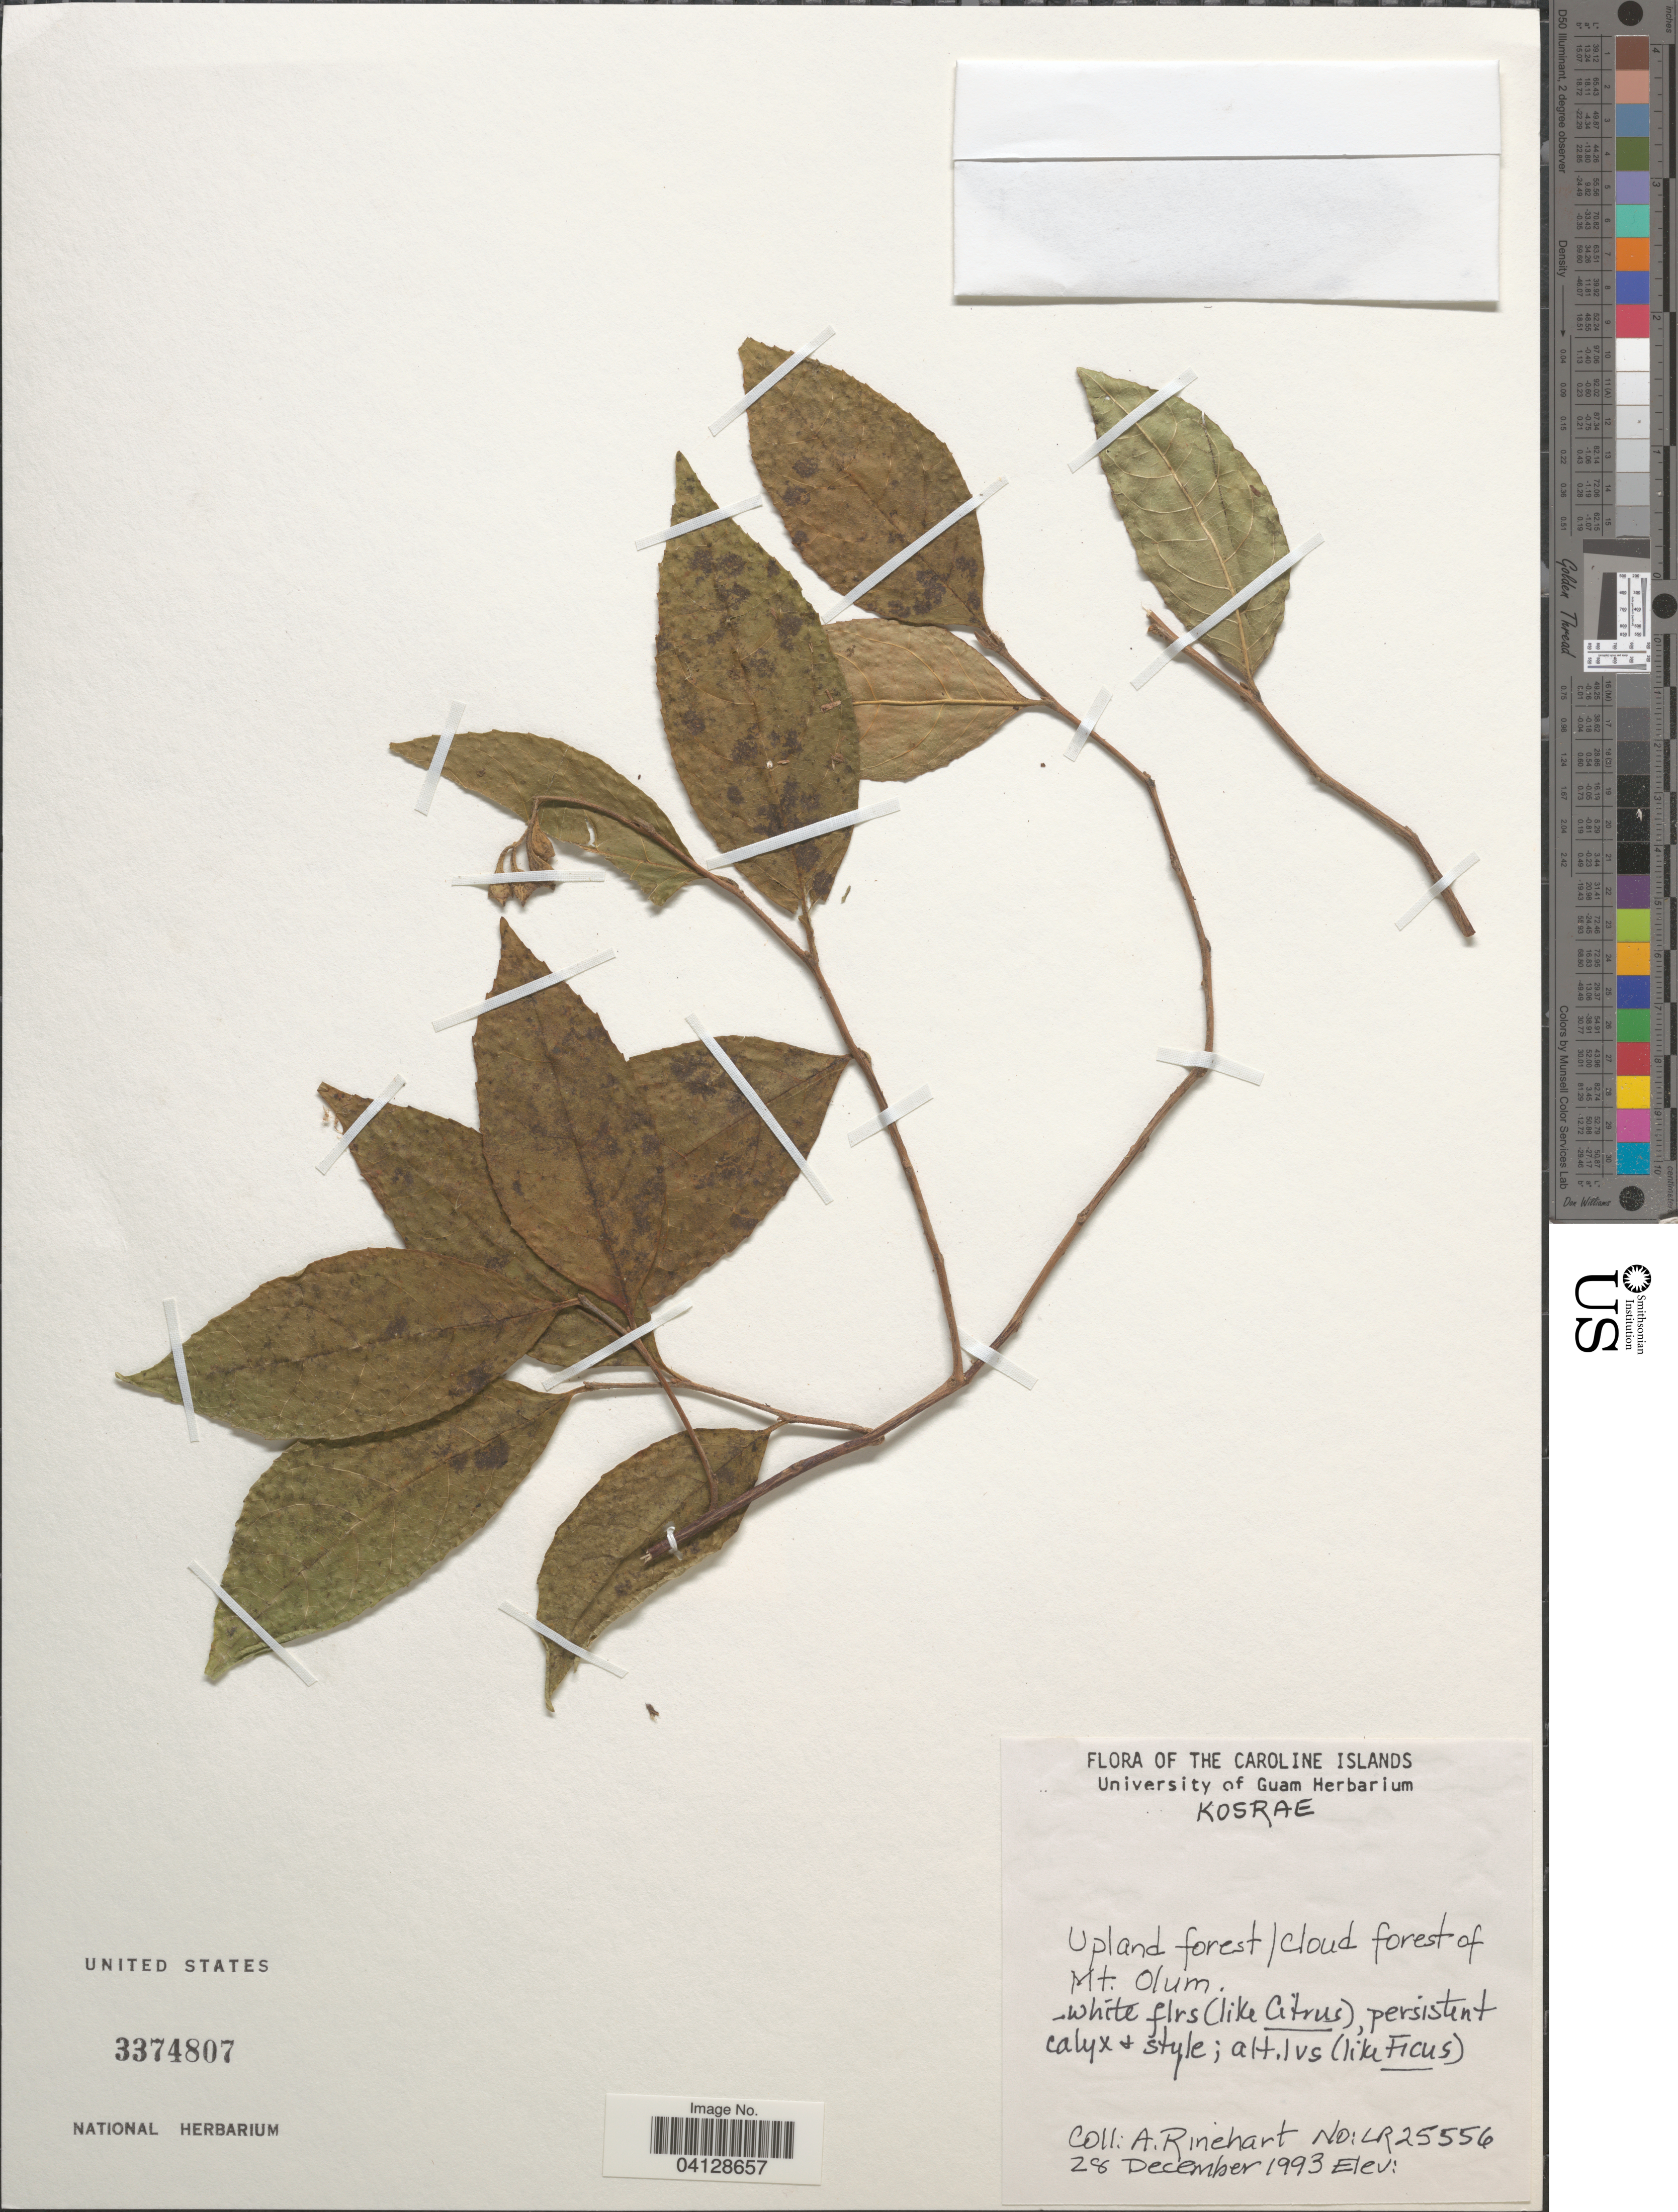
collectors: A. Rinehart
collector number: LR25556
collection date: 1993-12-28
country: Micronesia, Federated States of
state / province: Kosrae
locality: Caroline Islands. Upland forest/cloud forest of Mt. Olum.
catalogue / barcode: US 3374807